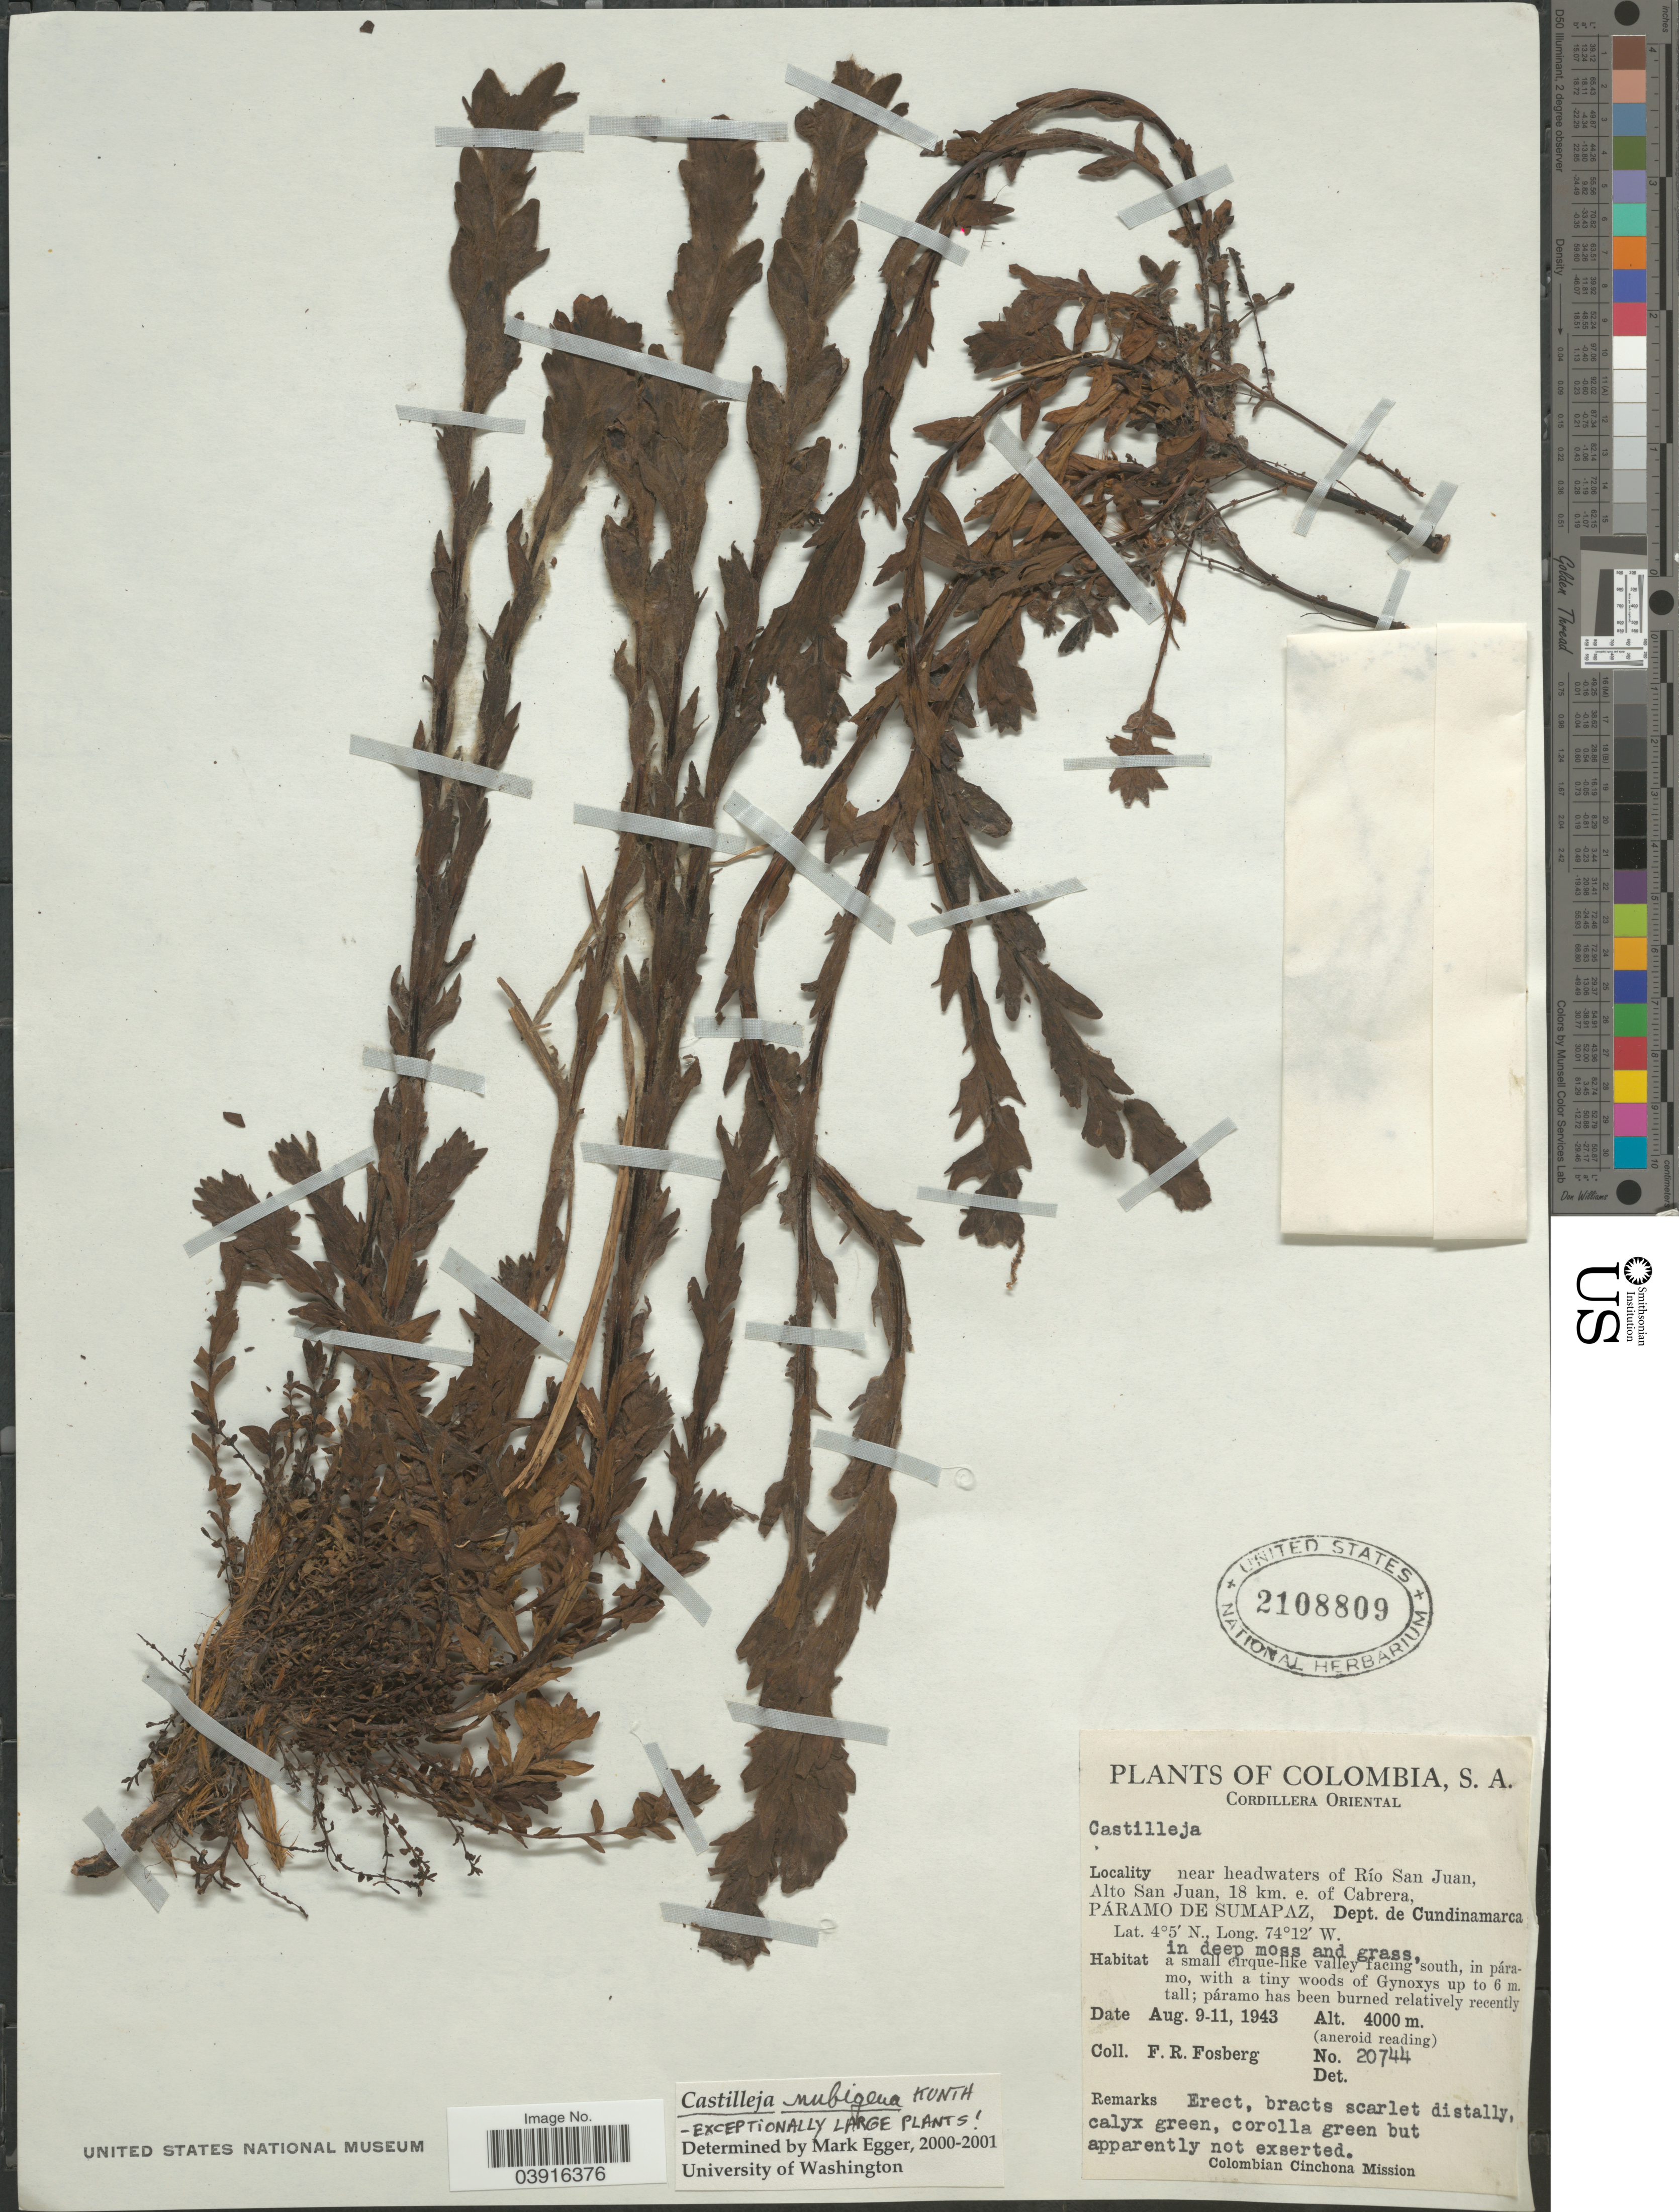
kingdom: Plantae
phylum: Tracheophyta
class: Magnoliopsida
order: Lamiales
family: Orobanchaceae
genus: Castilleja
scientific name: Castilleja nubigena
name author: Kunth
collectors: F. R. Fosberg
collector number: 20744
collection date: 1943-08-09/1943-08-11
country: Colombia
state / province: Cundinamarca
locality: Cordillera Oriental. Near headwaters of Río San Juan, Alto San Juan, 18 km. e. of Cabrera, Páramo de Sumapaz, Dept. de Cundinamarca.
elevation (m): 4000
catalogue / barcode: US 2108809